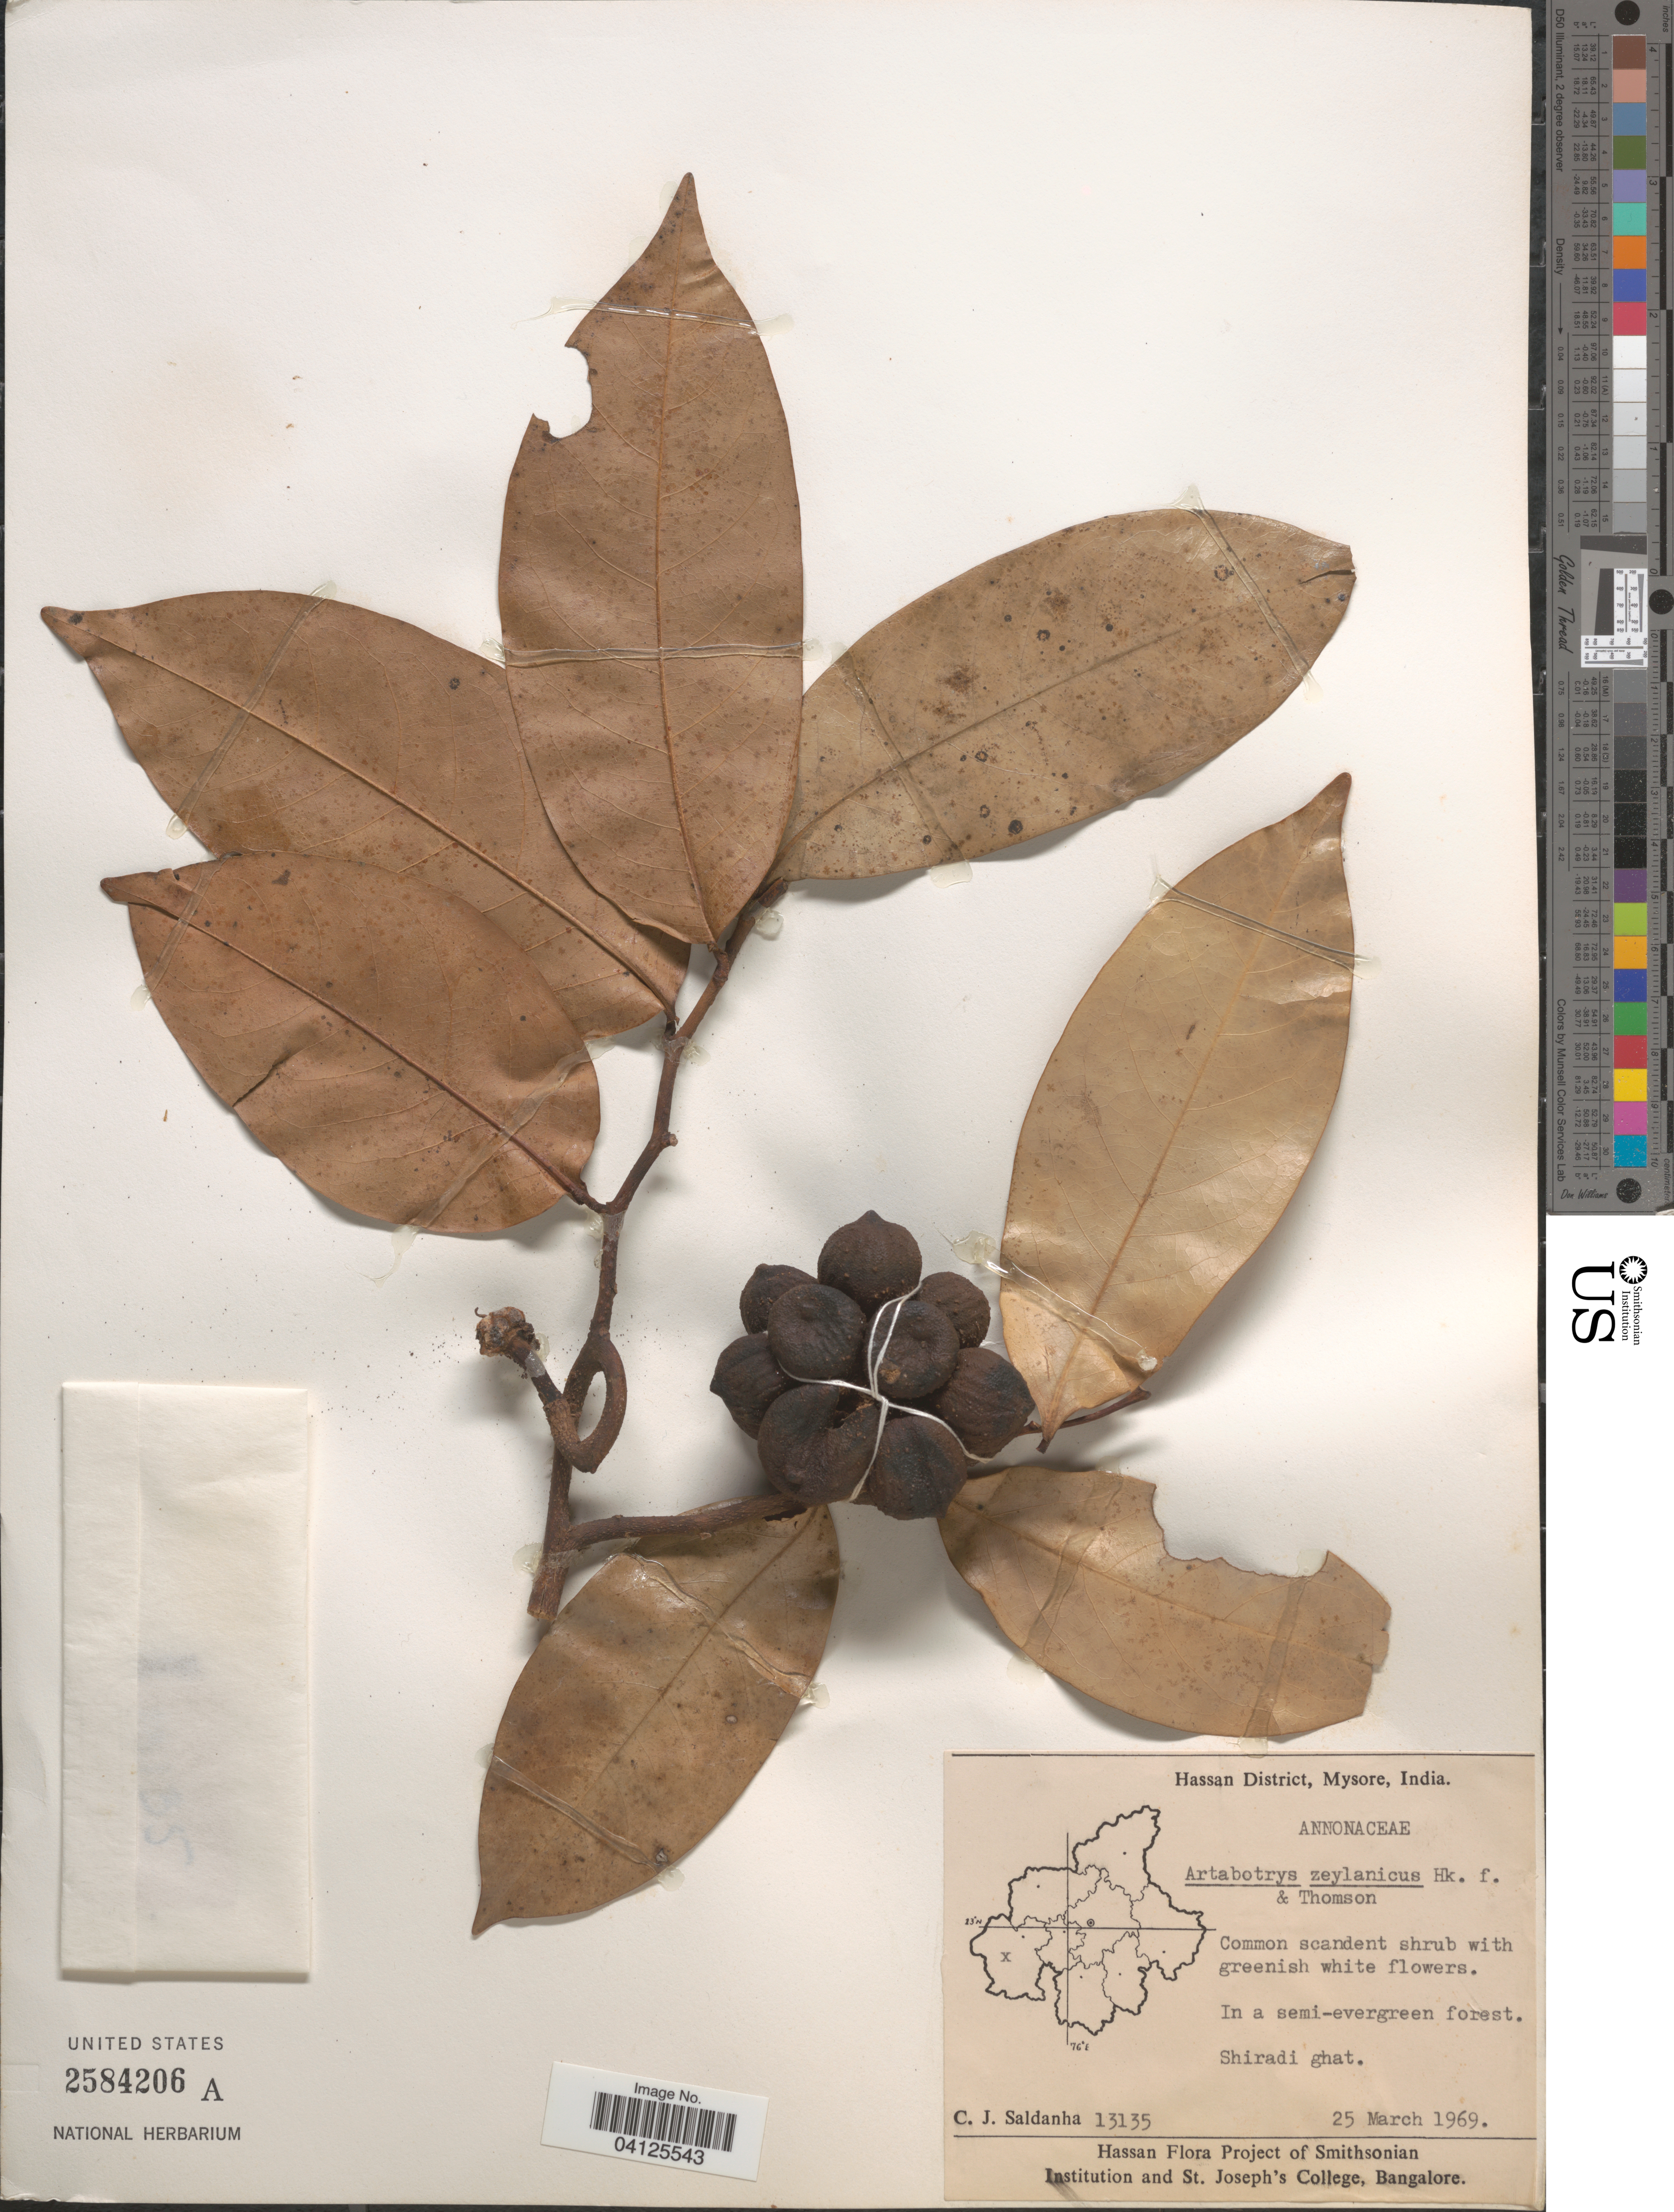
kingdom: Plantae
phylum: Tracheophyta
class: Magnoliopsida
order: Magnoliales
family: Annonaceae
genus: Artabotrys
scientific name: Artabotrys zeylanicus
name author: Hook. f. & Thomson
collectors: C. J. Saldanha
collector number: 13135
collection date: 1969-03-25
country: India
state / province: Karnataka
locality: Hassan District, Mysore. Shiradi ghat.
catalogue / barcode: US 2584206A